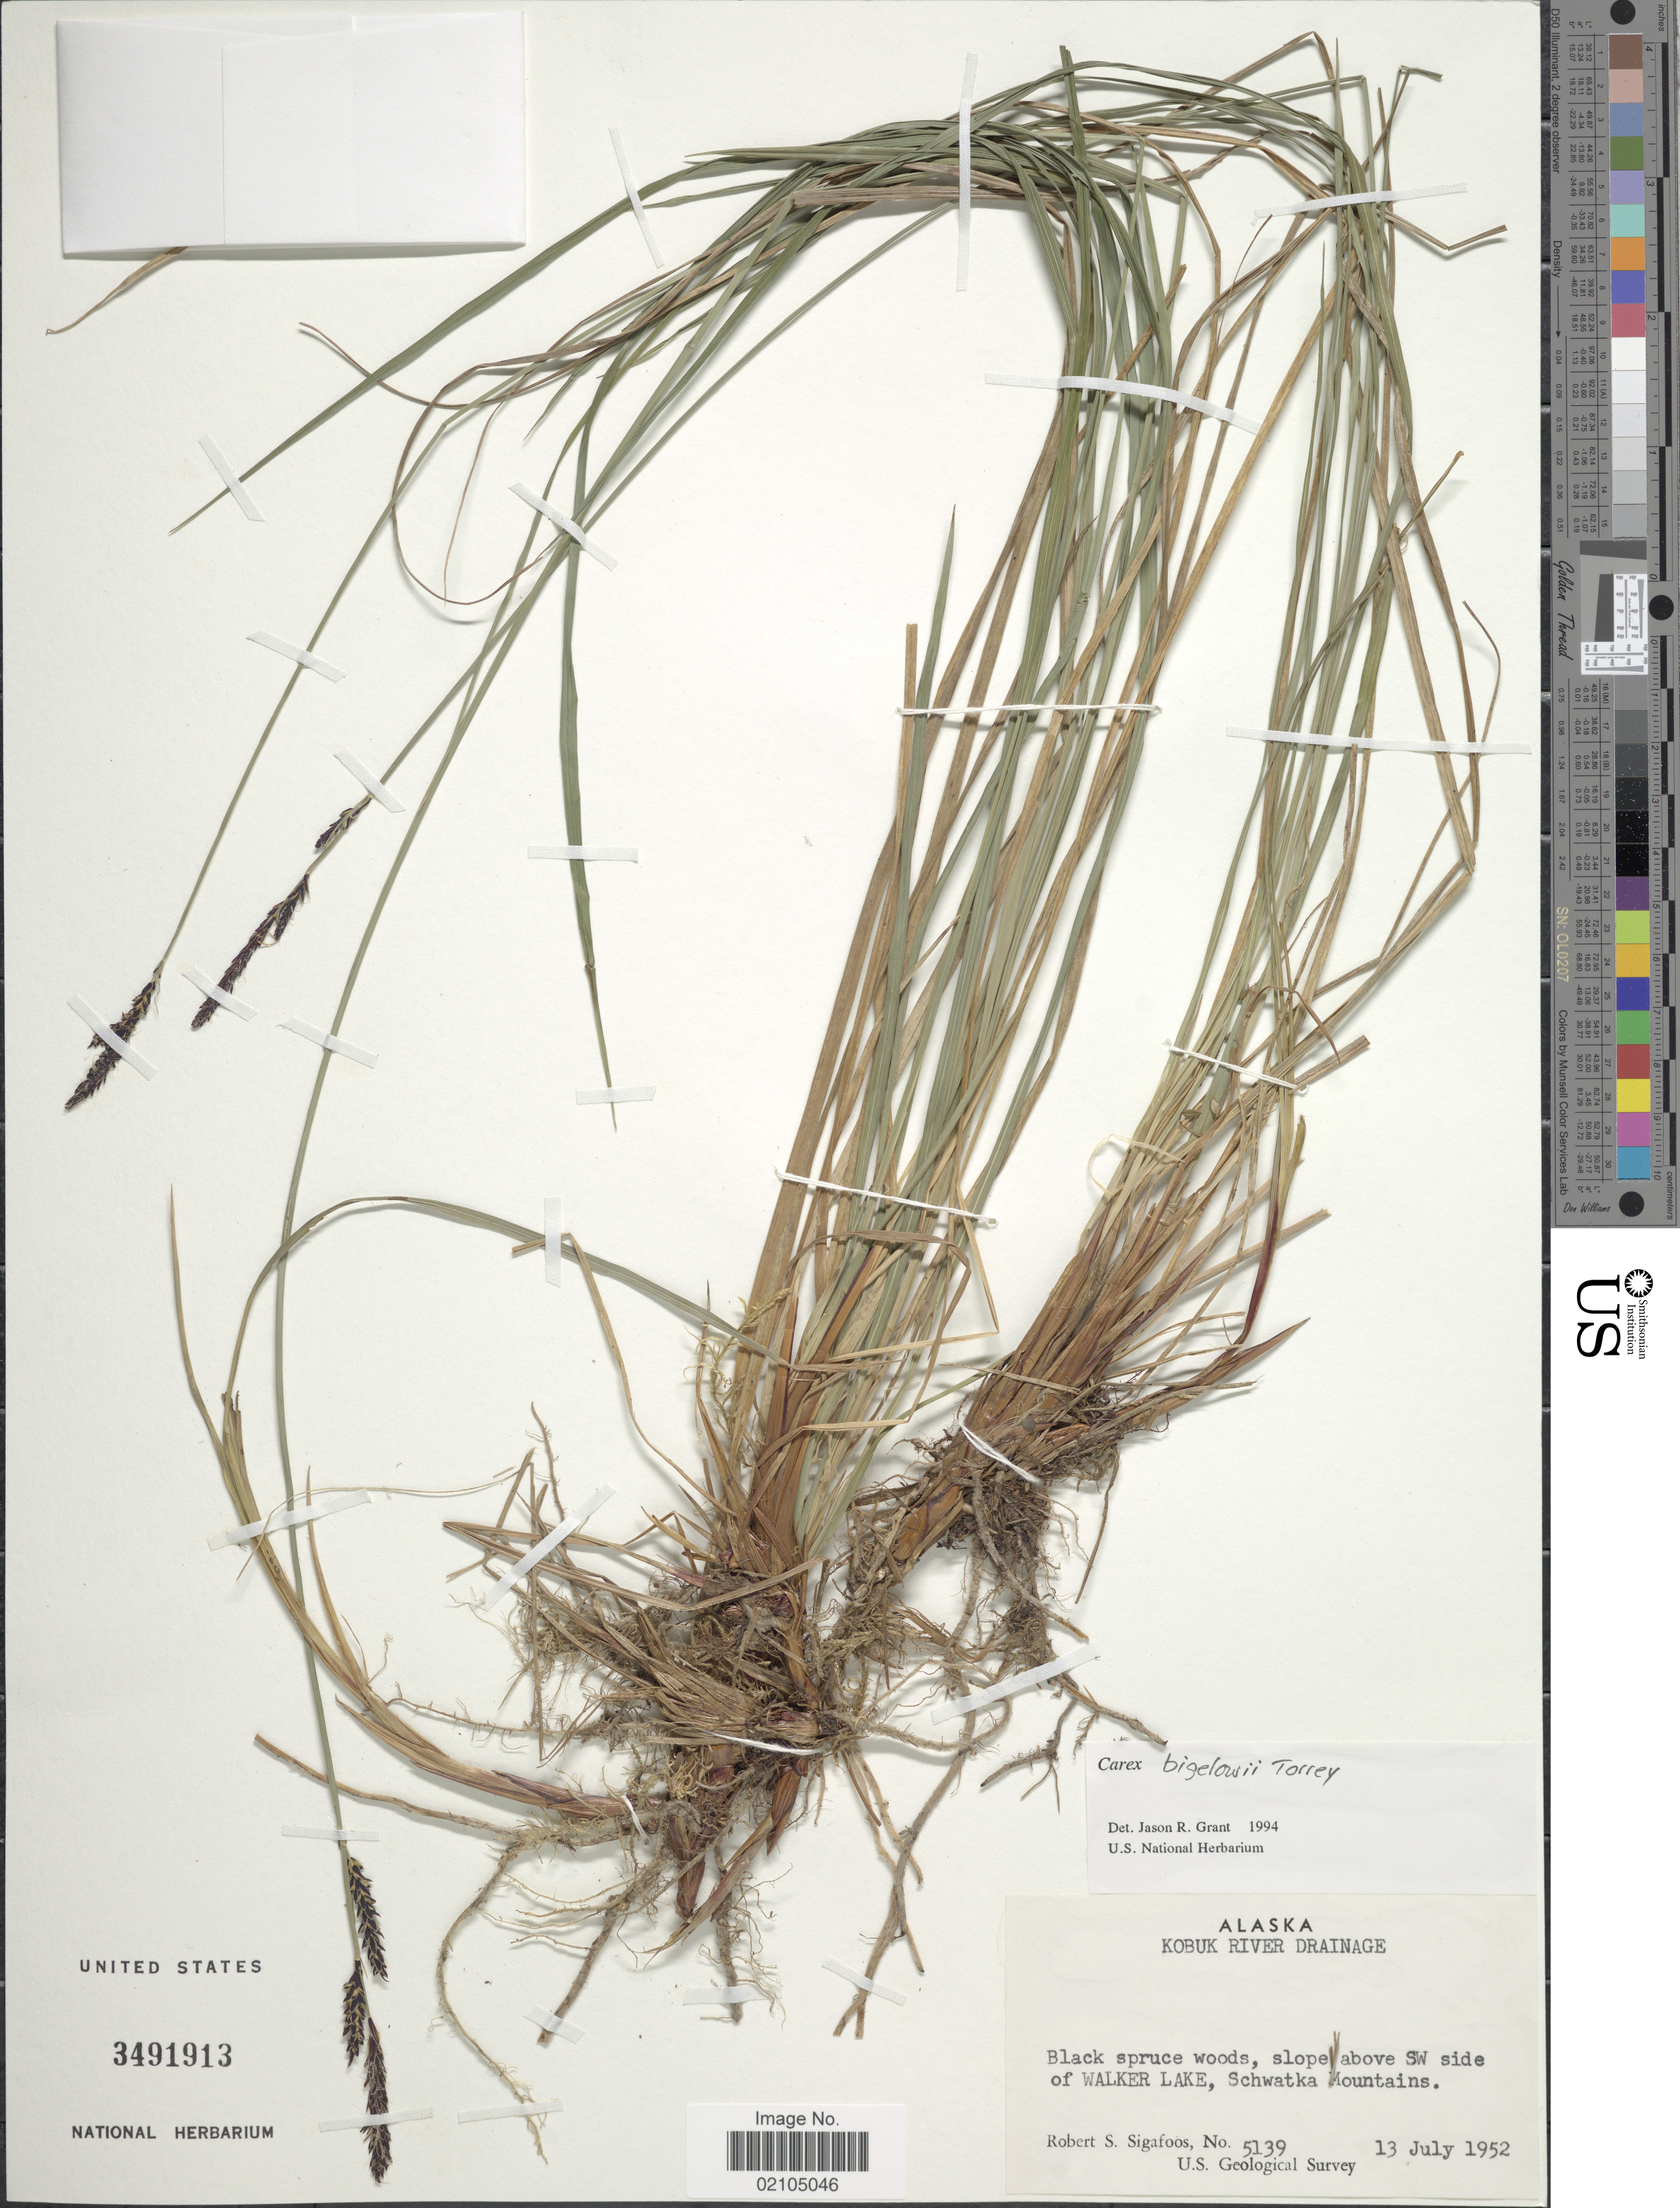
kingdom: Plantae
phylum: Tracheophyta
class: Liliopsida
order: Poales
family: Cyperaceae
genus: Carex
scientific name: Carex bigelowii subsp. lugens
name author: (Holm) T.V. Egorova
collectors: R. Sigafoos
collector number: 5139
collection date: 1952-07-13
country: United States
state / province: Alaska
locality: Kobuk River Drainage. Slope above SW side of Walker Lake, Schwatka Mountains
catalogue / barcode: US 3491913